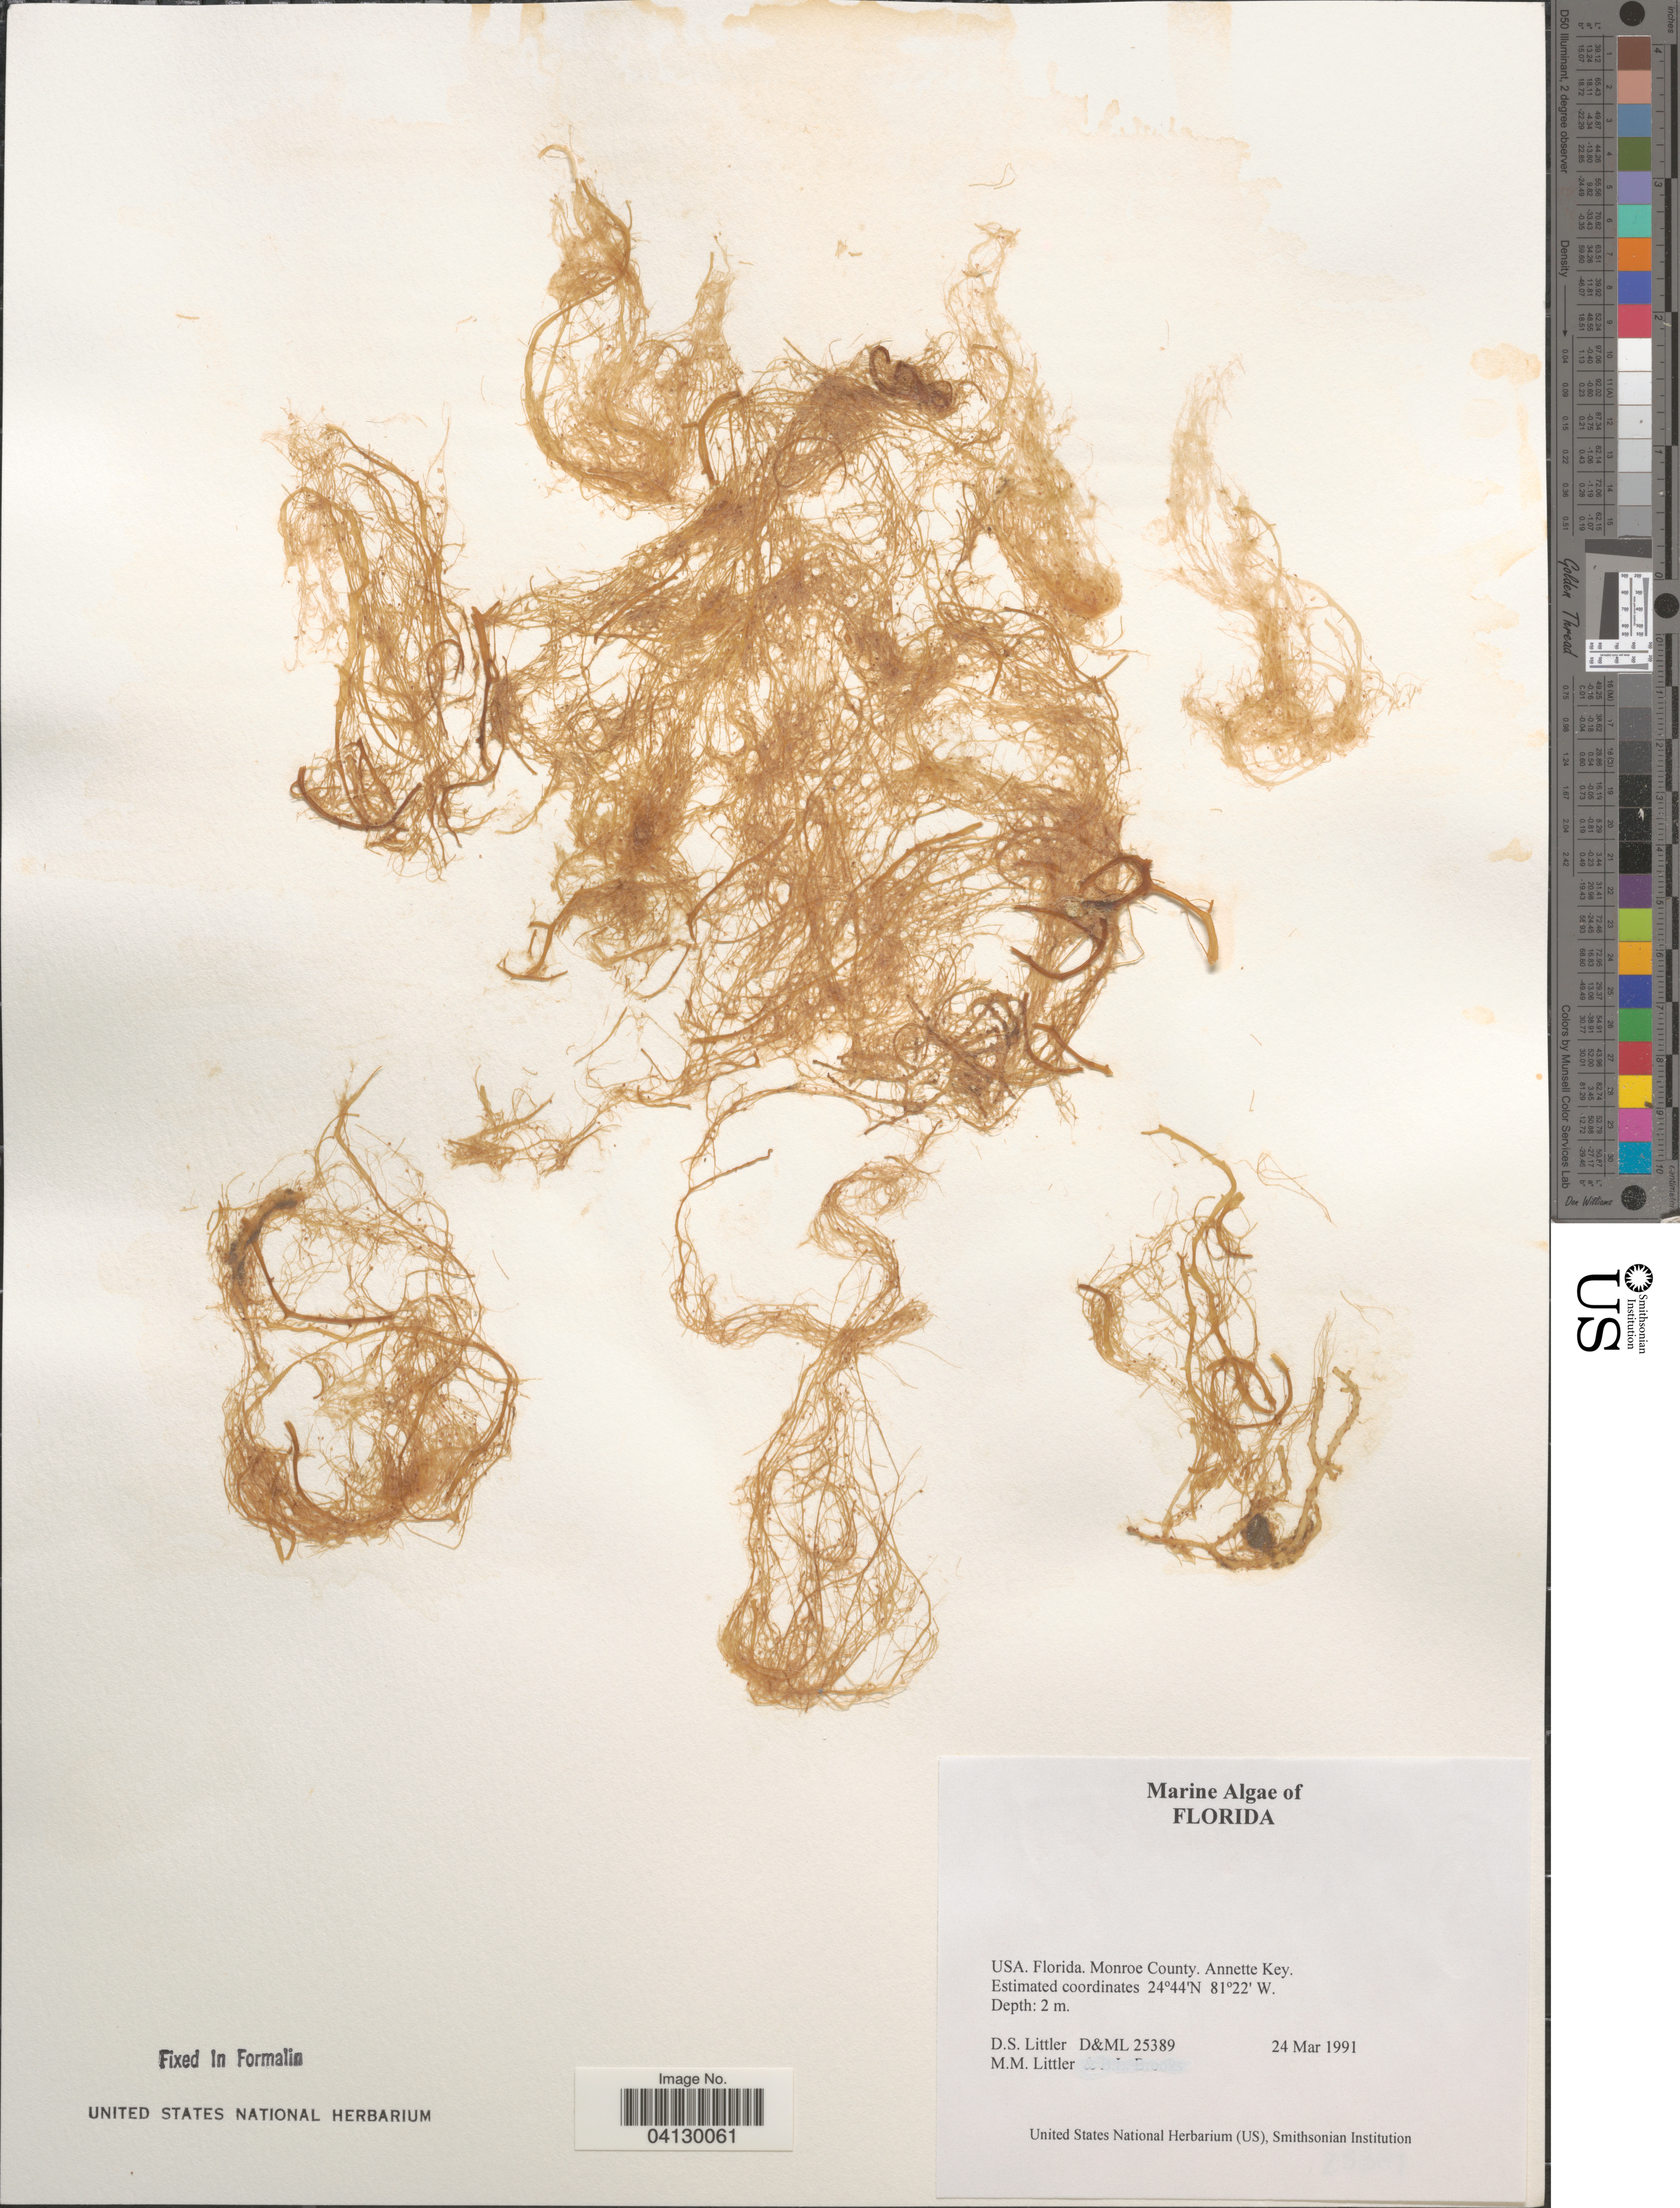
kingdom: Plantae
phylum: Rhodophyta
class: Florideophyceae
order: Corallinales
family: Corallinaceae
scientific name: Crustose Coralline Algae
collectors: D. S. Littler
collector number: D&ML 25389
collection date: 1991-03-24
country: United States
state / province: Florida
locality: Monroe County. Annette Key.